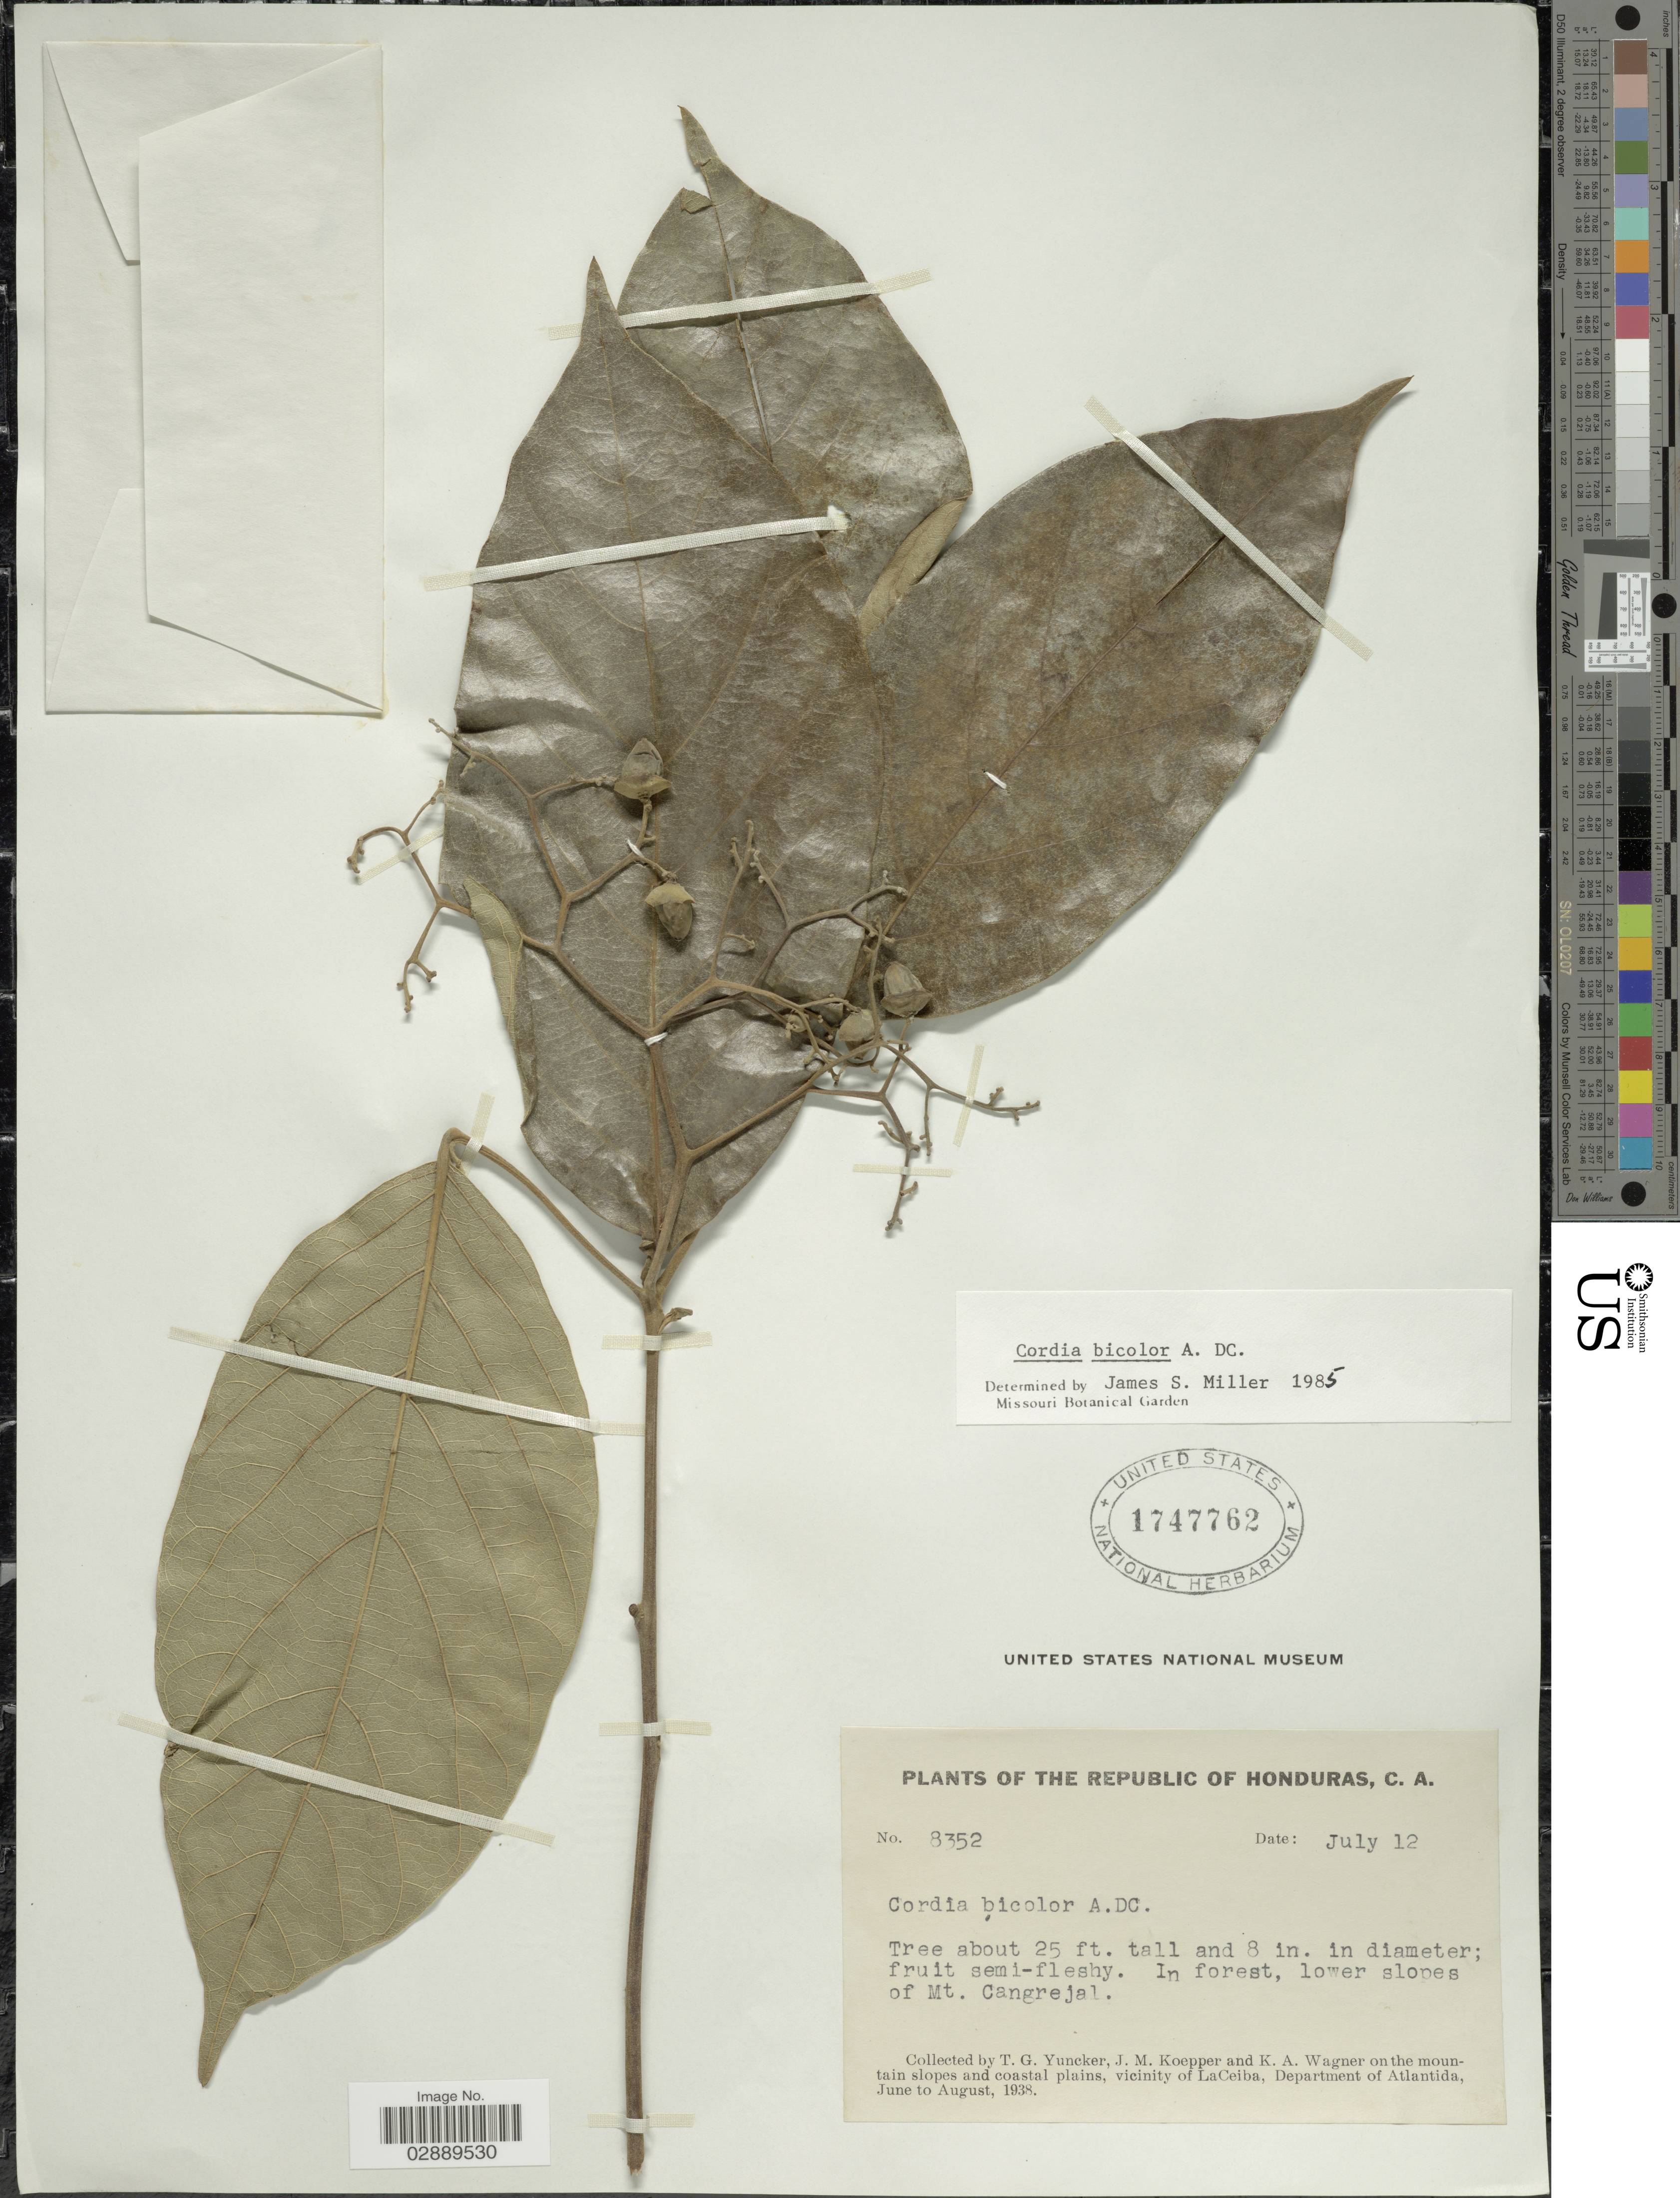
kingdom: Plantae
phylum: Tracheophyta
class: Magnoliopsida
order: Boraginales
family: Cordiaceae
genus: Cordia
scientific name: Cordia bicolor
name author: A. DC.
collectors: T. G. Yuncker, J. M. Koepper & K. A. Wagner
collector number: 8352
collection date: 1938-07-12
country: Honduras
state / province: Atlántida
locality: In forest, lower slopes of Mt. Cangrejal. On the mountain slopes and coastal plains, vicinity of LaCeiba, Department of Atlantida.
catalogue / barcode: US 1747762